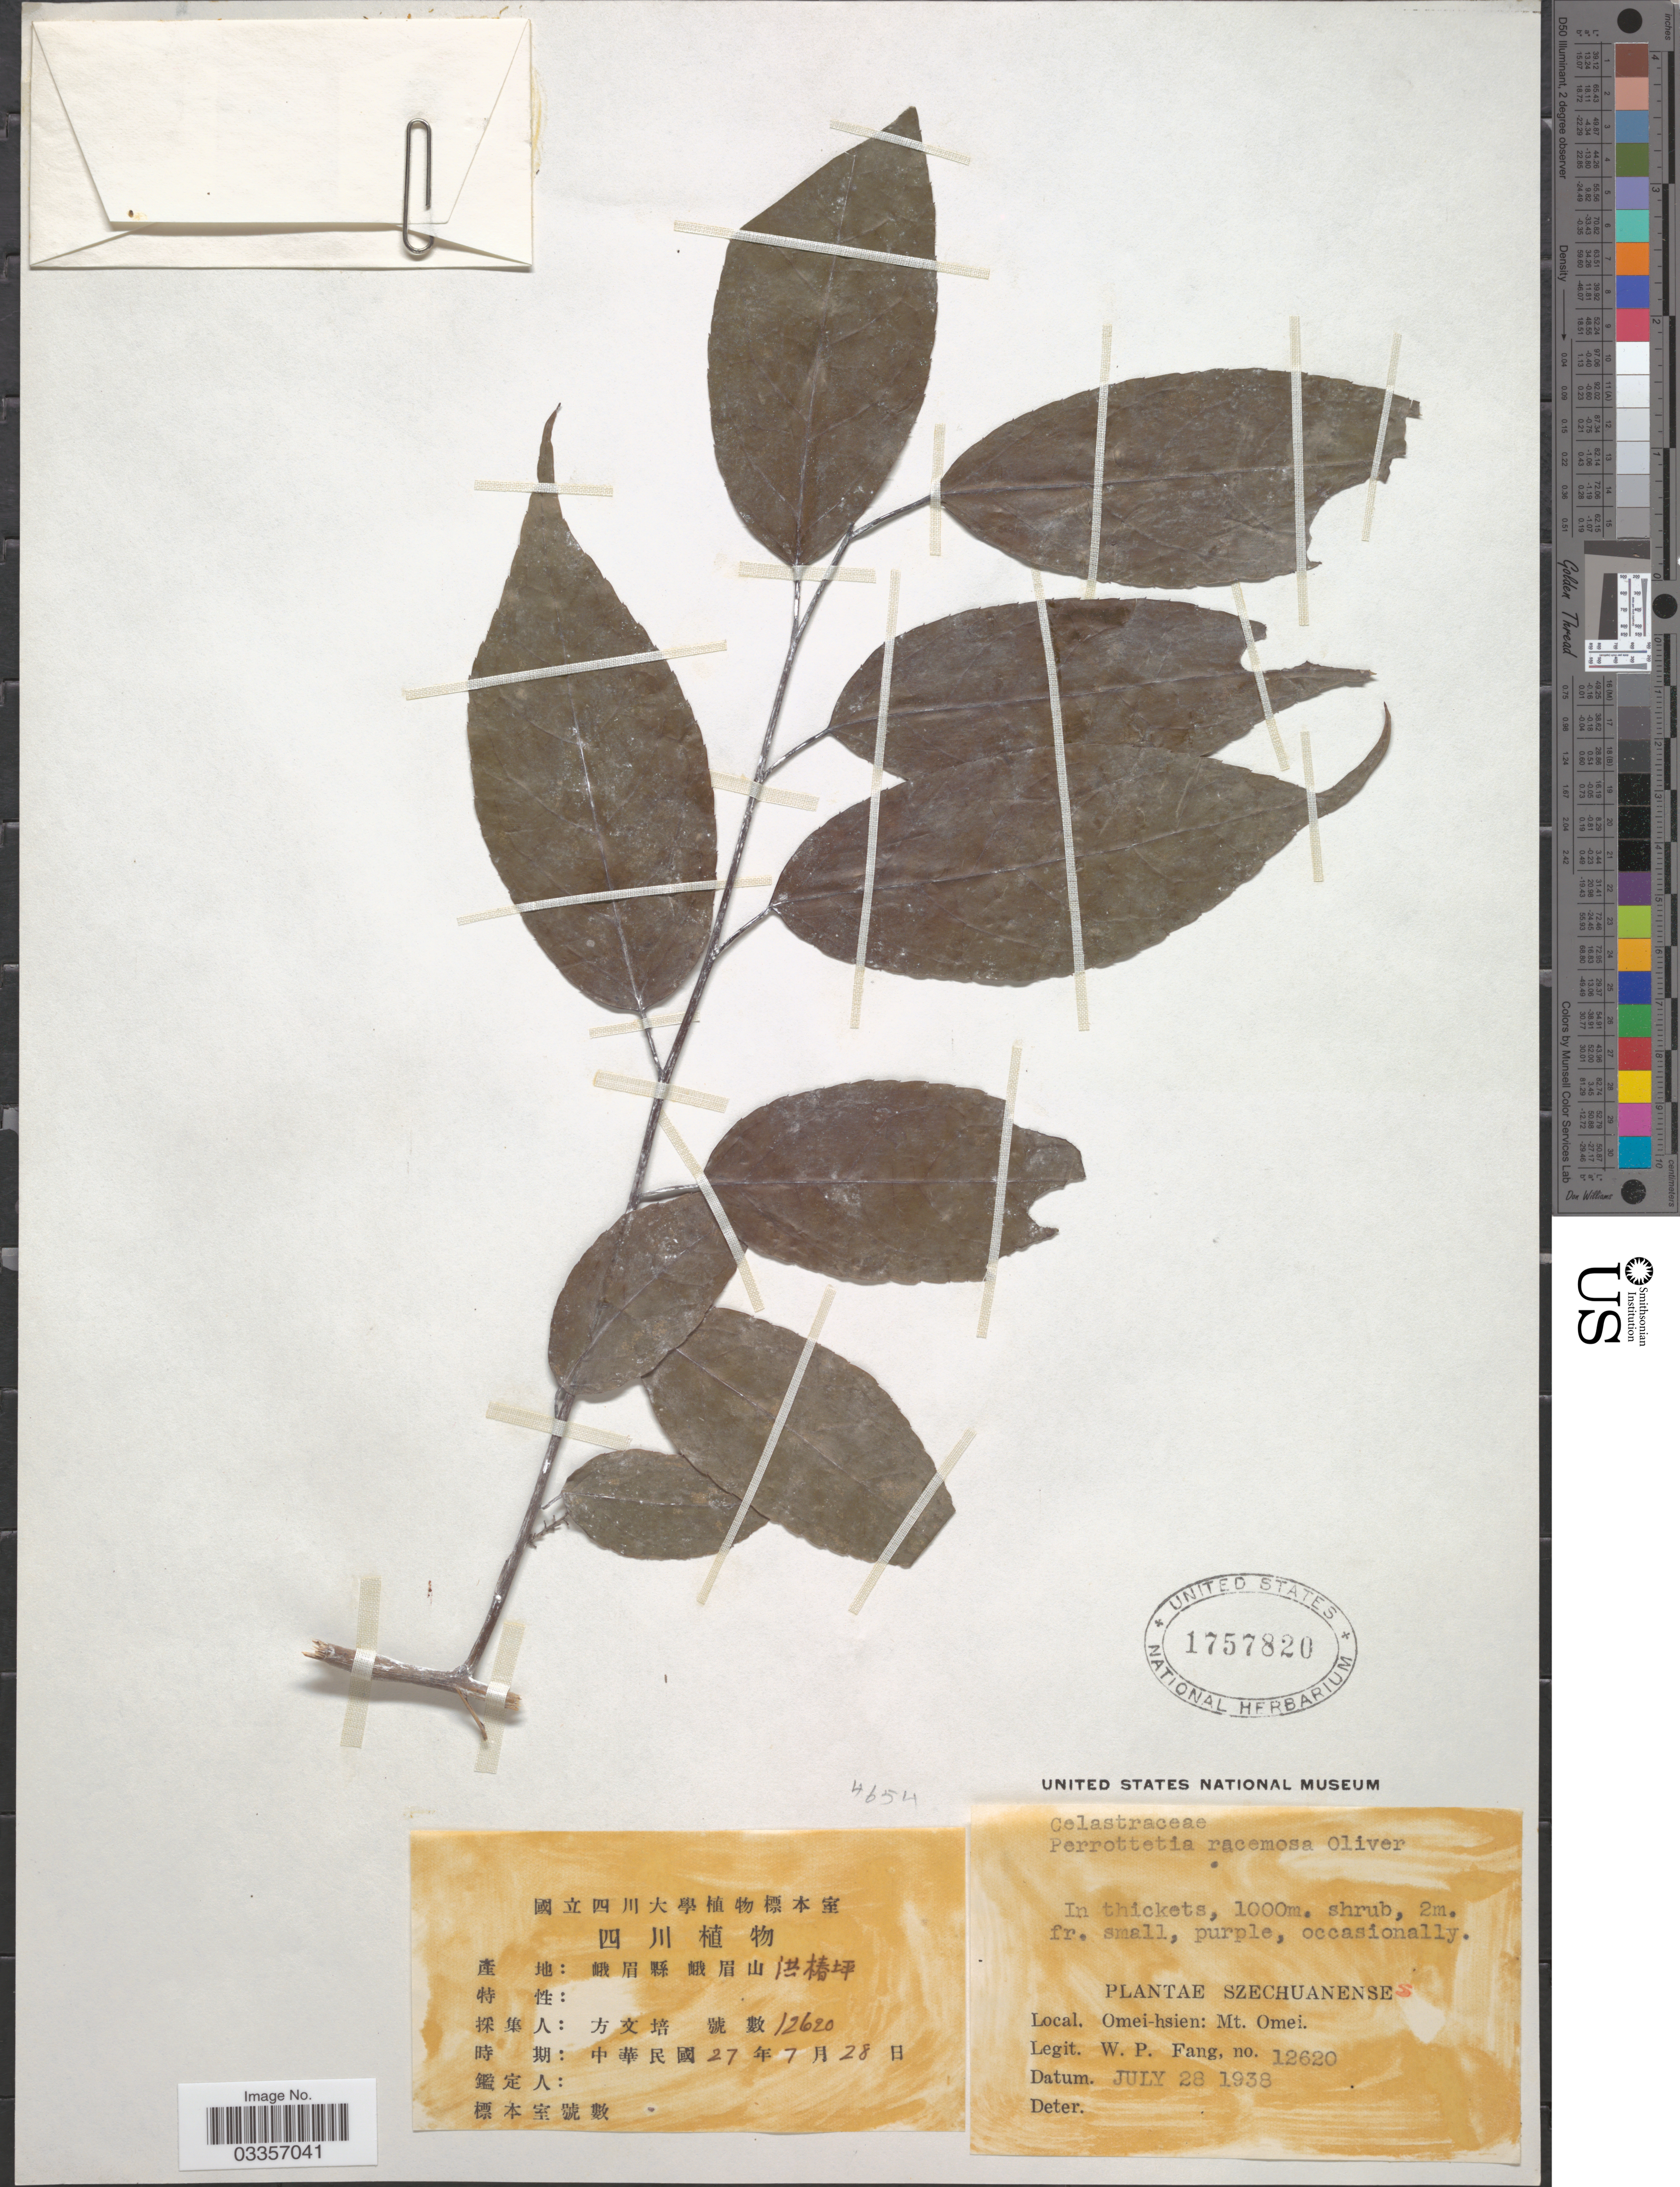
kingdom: Plantae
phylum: Tracheophyta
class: Magnoliopsida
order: Huerteales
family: Dipentodontaceae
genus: Perrottetia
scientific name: Perrottetia racemosa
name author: (Oliv.) Loes.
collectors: W. P. Fang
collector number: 12620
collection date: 1938-07-28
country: China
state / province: Sichuan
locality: Szechuanense, Omei-hsien: Mt. Omei.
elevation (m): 1000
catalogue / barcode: US 1757820